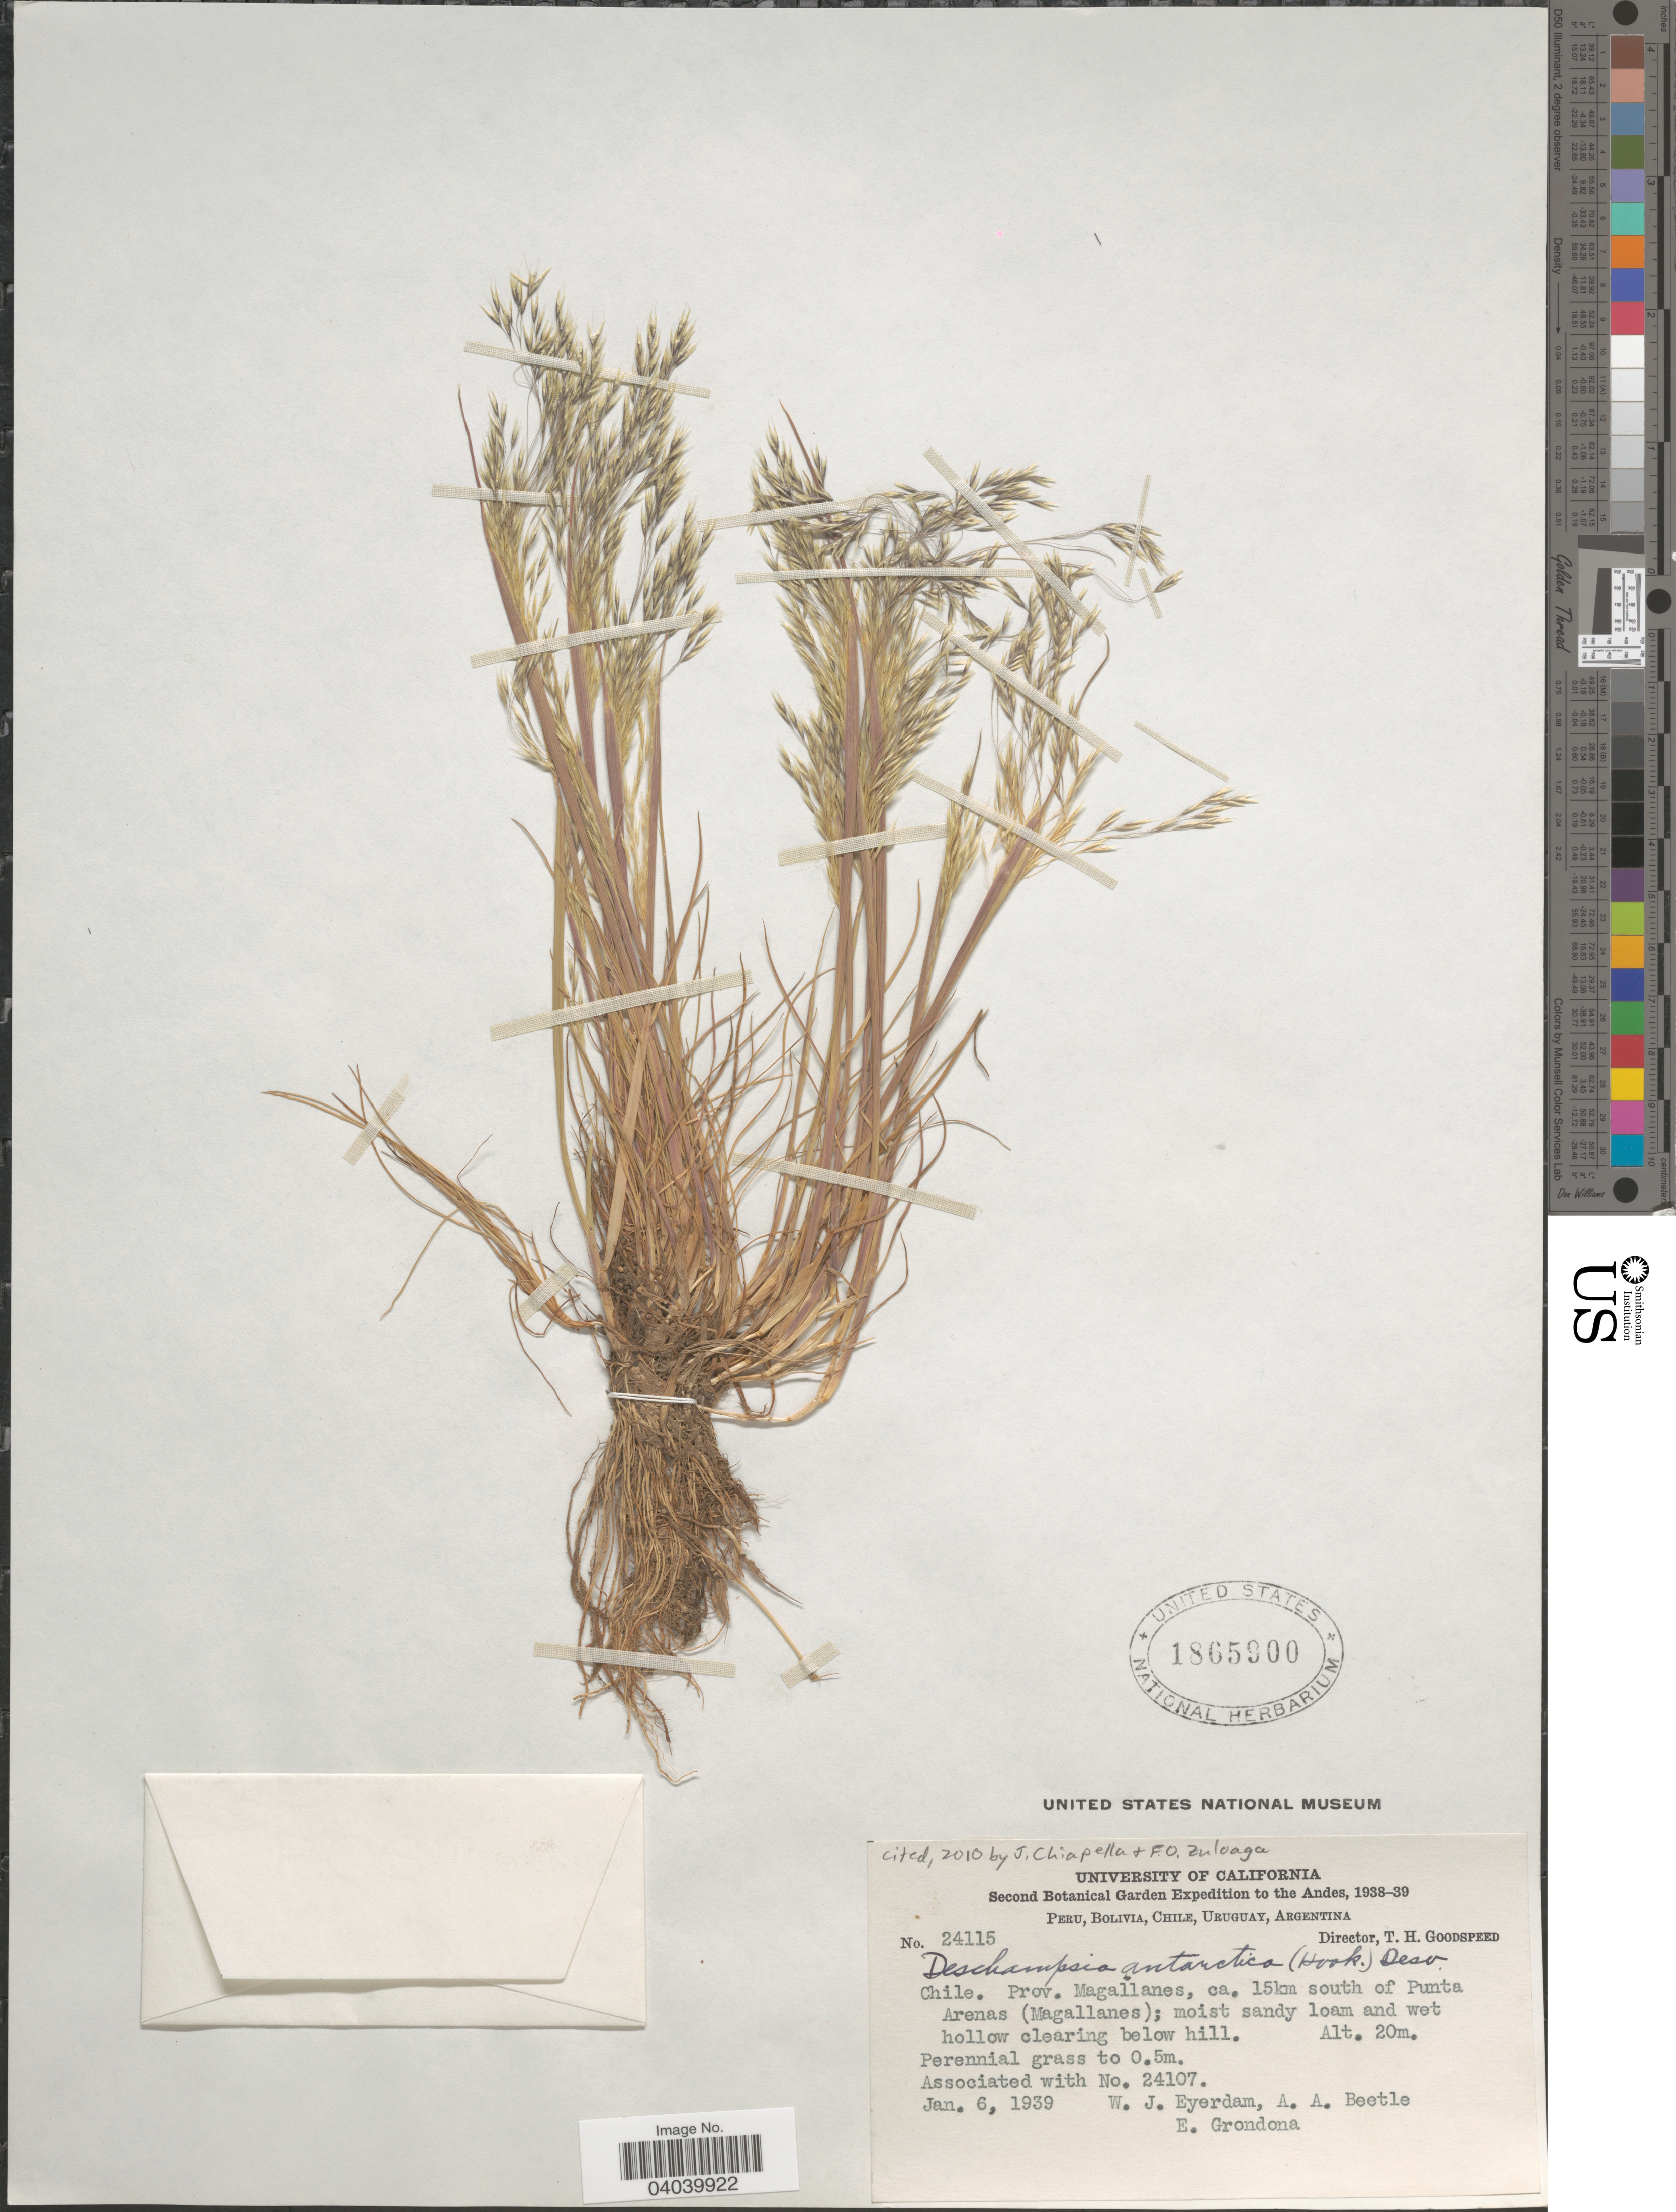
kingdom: Plantae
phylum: Tracheophyta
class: Liliopsida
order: Poales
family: Poaceae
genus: Deschampsia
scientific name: Deschampsia antarctica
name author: É. Desv.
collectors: W. J. Eyerdam, A. A. Beetle & E. Grondona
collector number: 24115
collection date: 1939-01-06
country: Chile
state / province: Magallanes y de la Antártica Chilena (XII)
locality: The Andes. Prov. Magallanes, ca. 15km south of Punta Arenas (Magallanes); moist sandy loam and wet hollow clearing below hill.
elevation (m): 20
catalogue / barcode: US 1865900